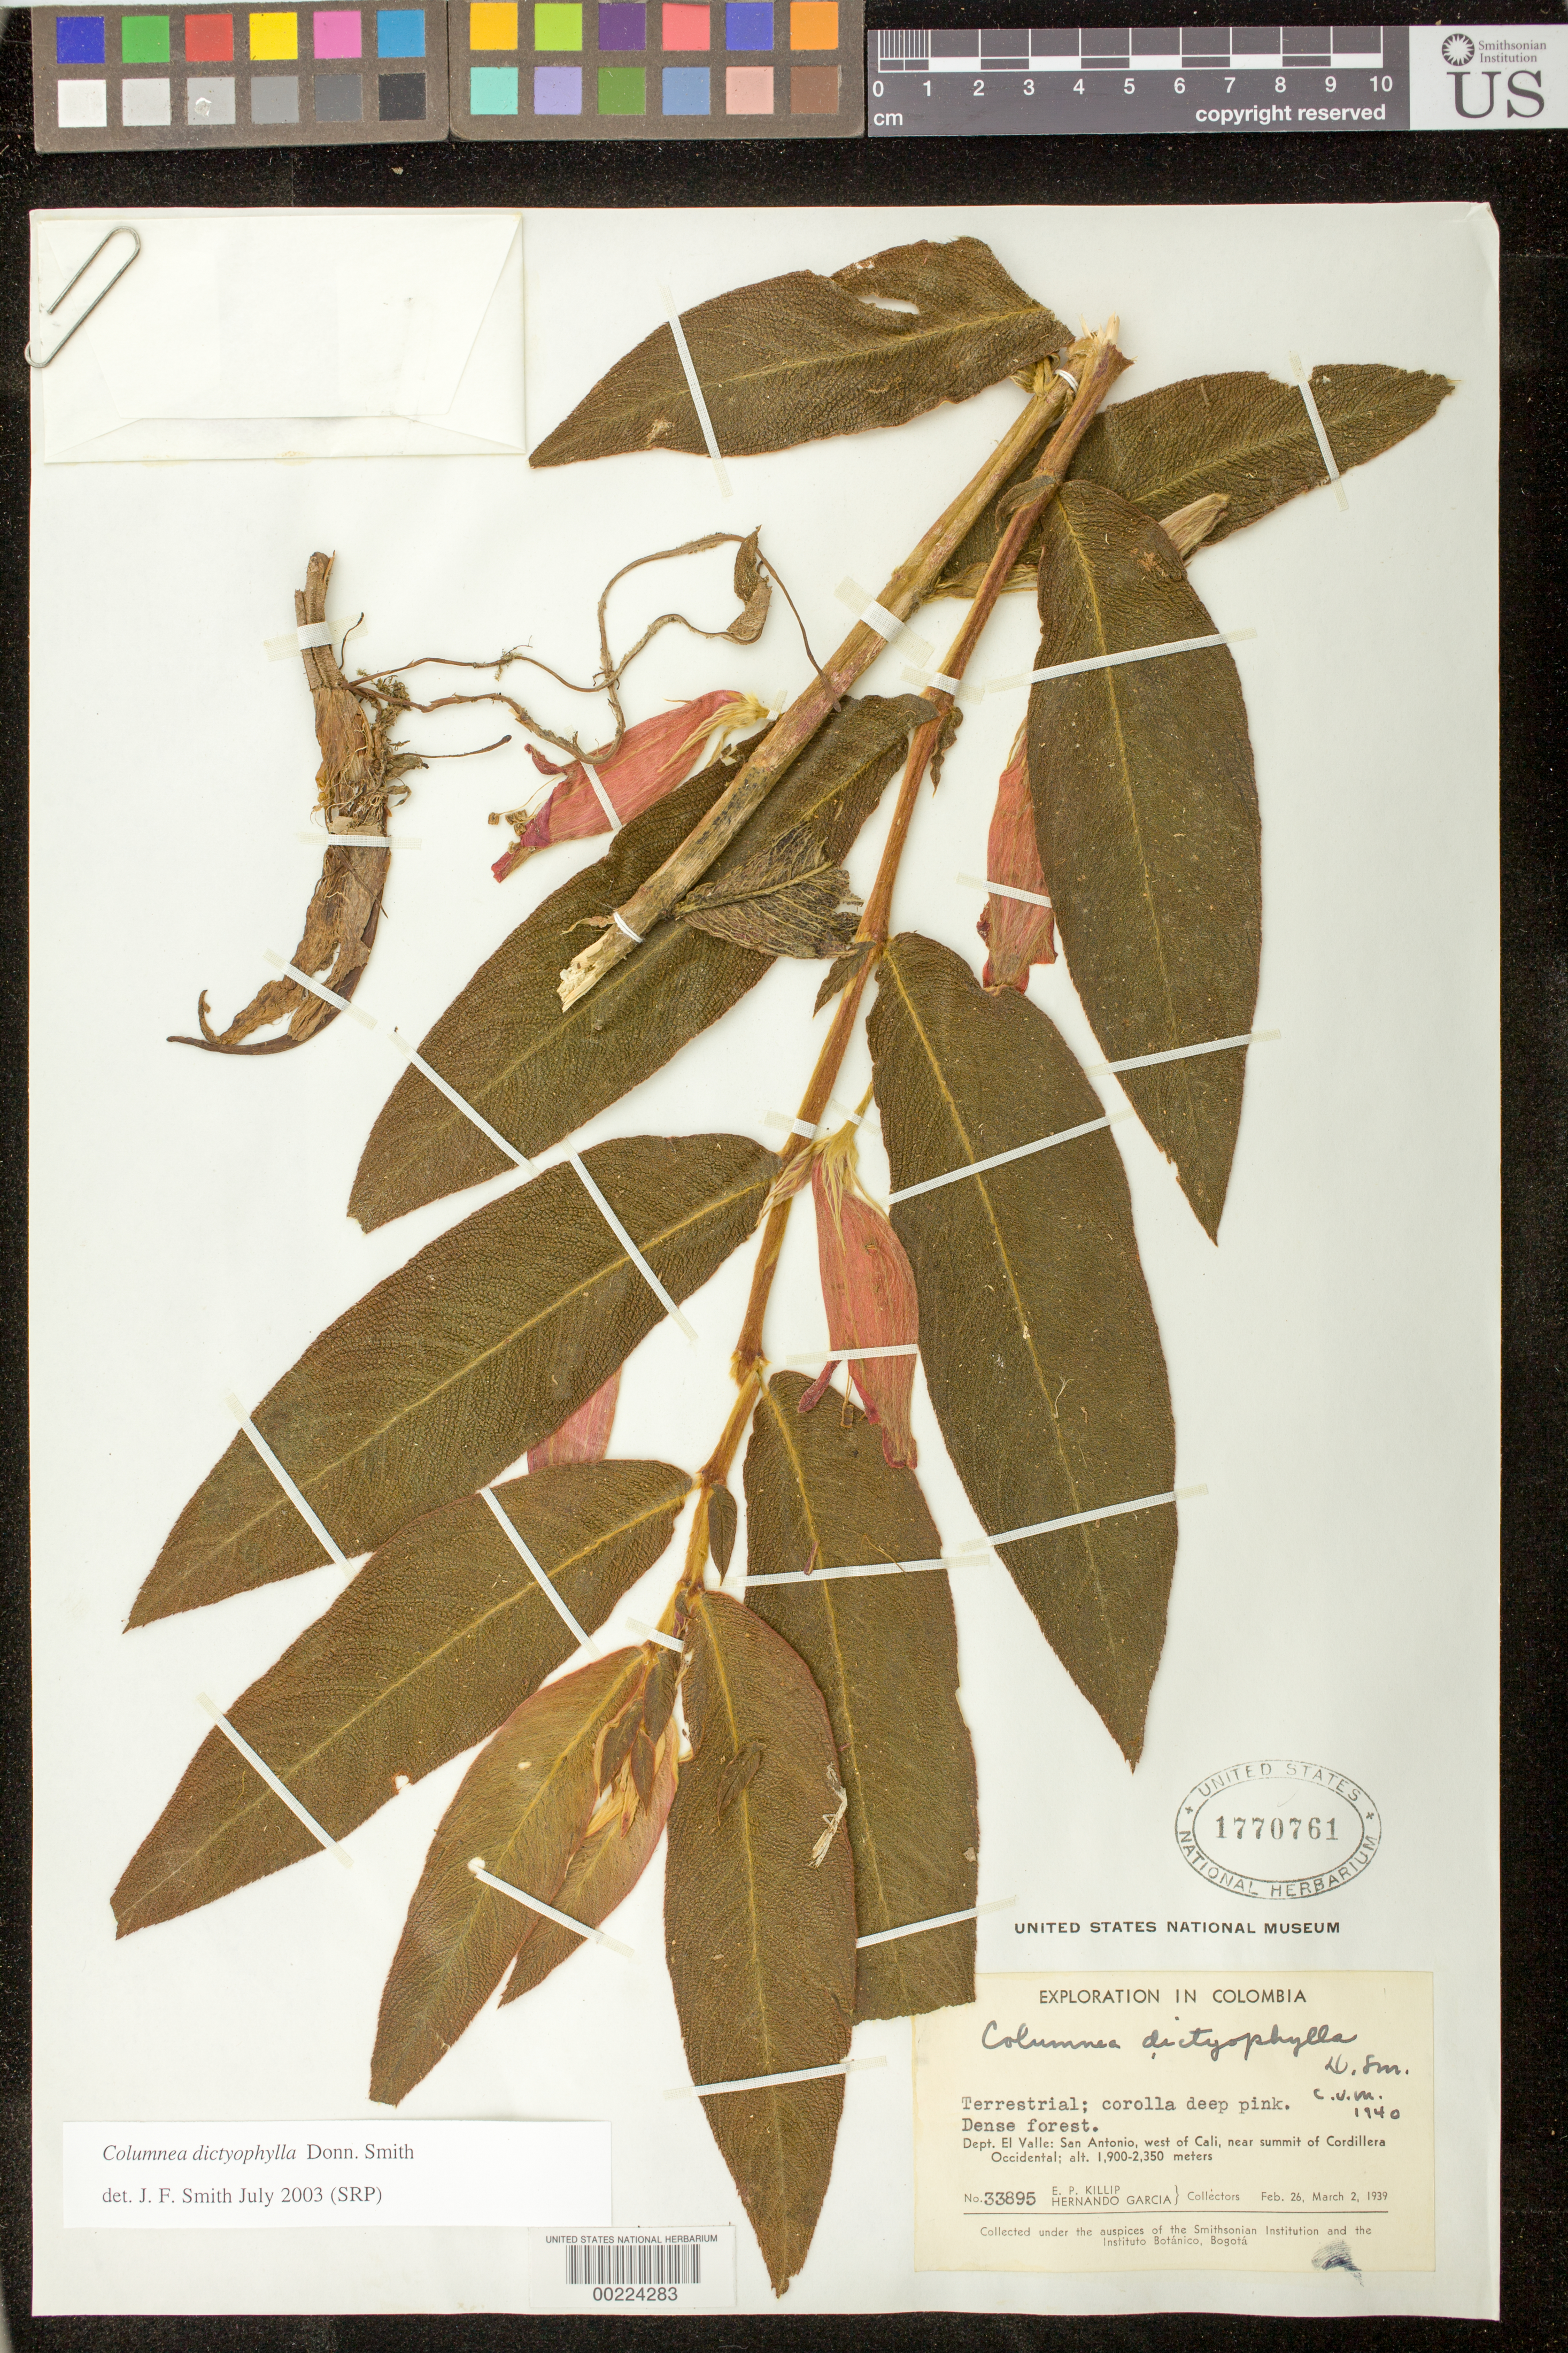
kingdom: Plantae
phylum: Tracheophyta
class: Magnoliopsida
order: Lamiales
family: Gesneriaceae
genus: Columnea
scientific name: Columnea dictyophylla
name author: Donn. Sm.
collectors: E. P. Killip & H. Garcia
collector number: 33895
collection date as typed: Feb-Mar 1939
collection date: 1939-02/1939-03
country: Colombia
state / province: Valle del Cauca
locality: San Antonio, W of Cali, near summit of Cordillera Occidental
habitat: Dense forest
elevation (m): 1900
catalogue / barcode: US 1770761